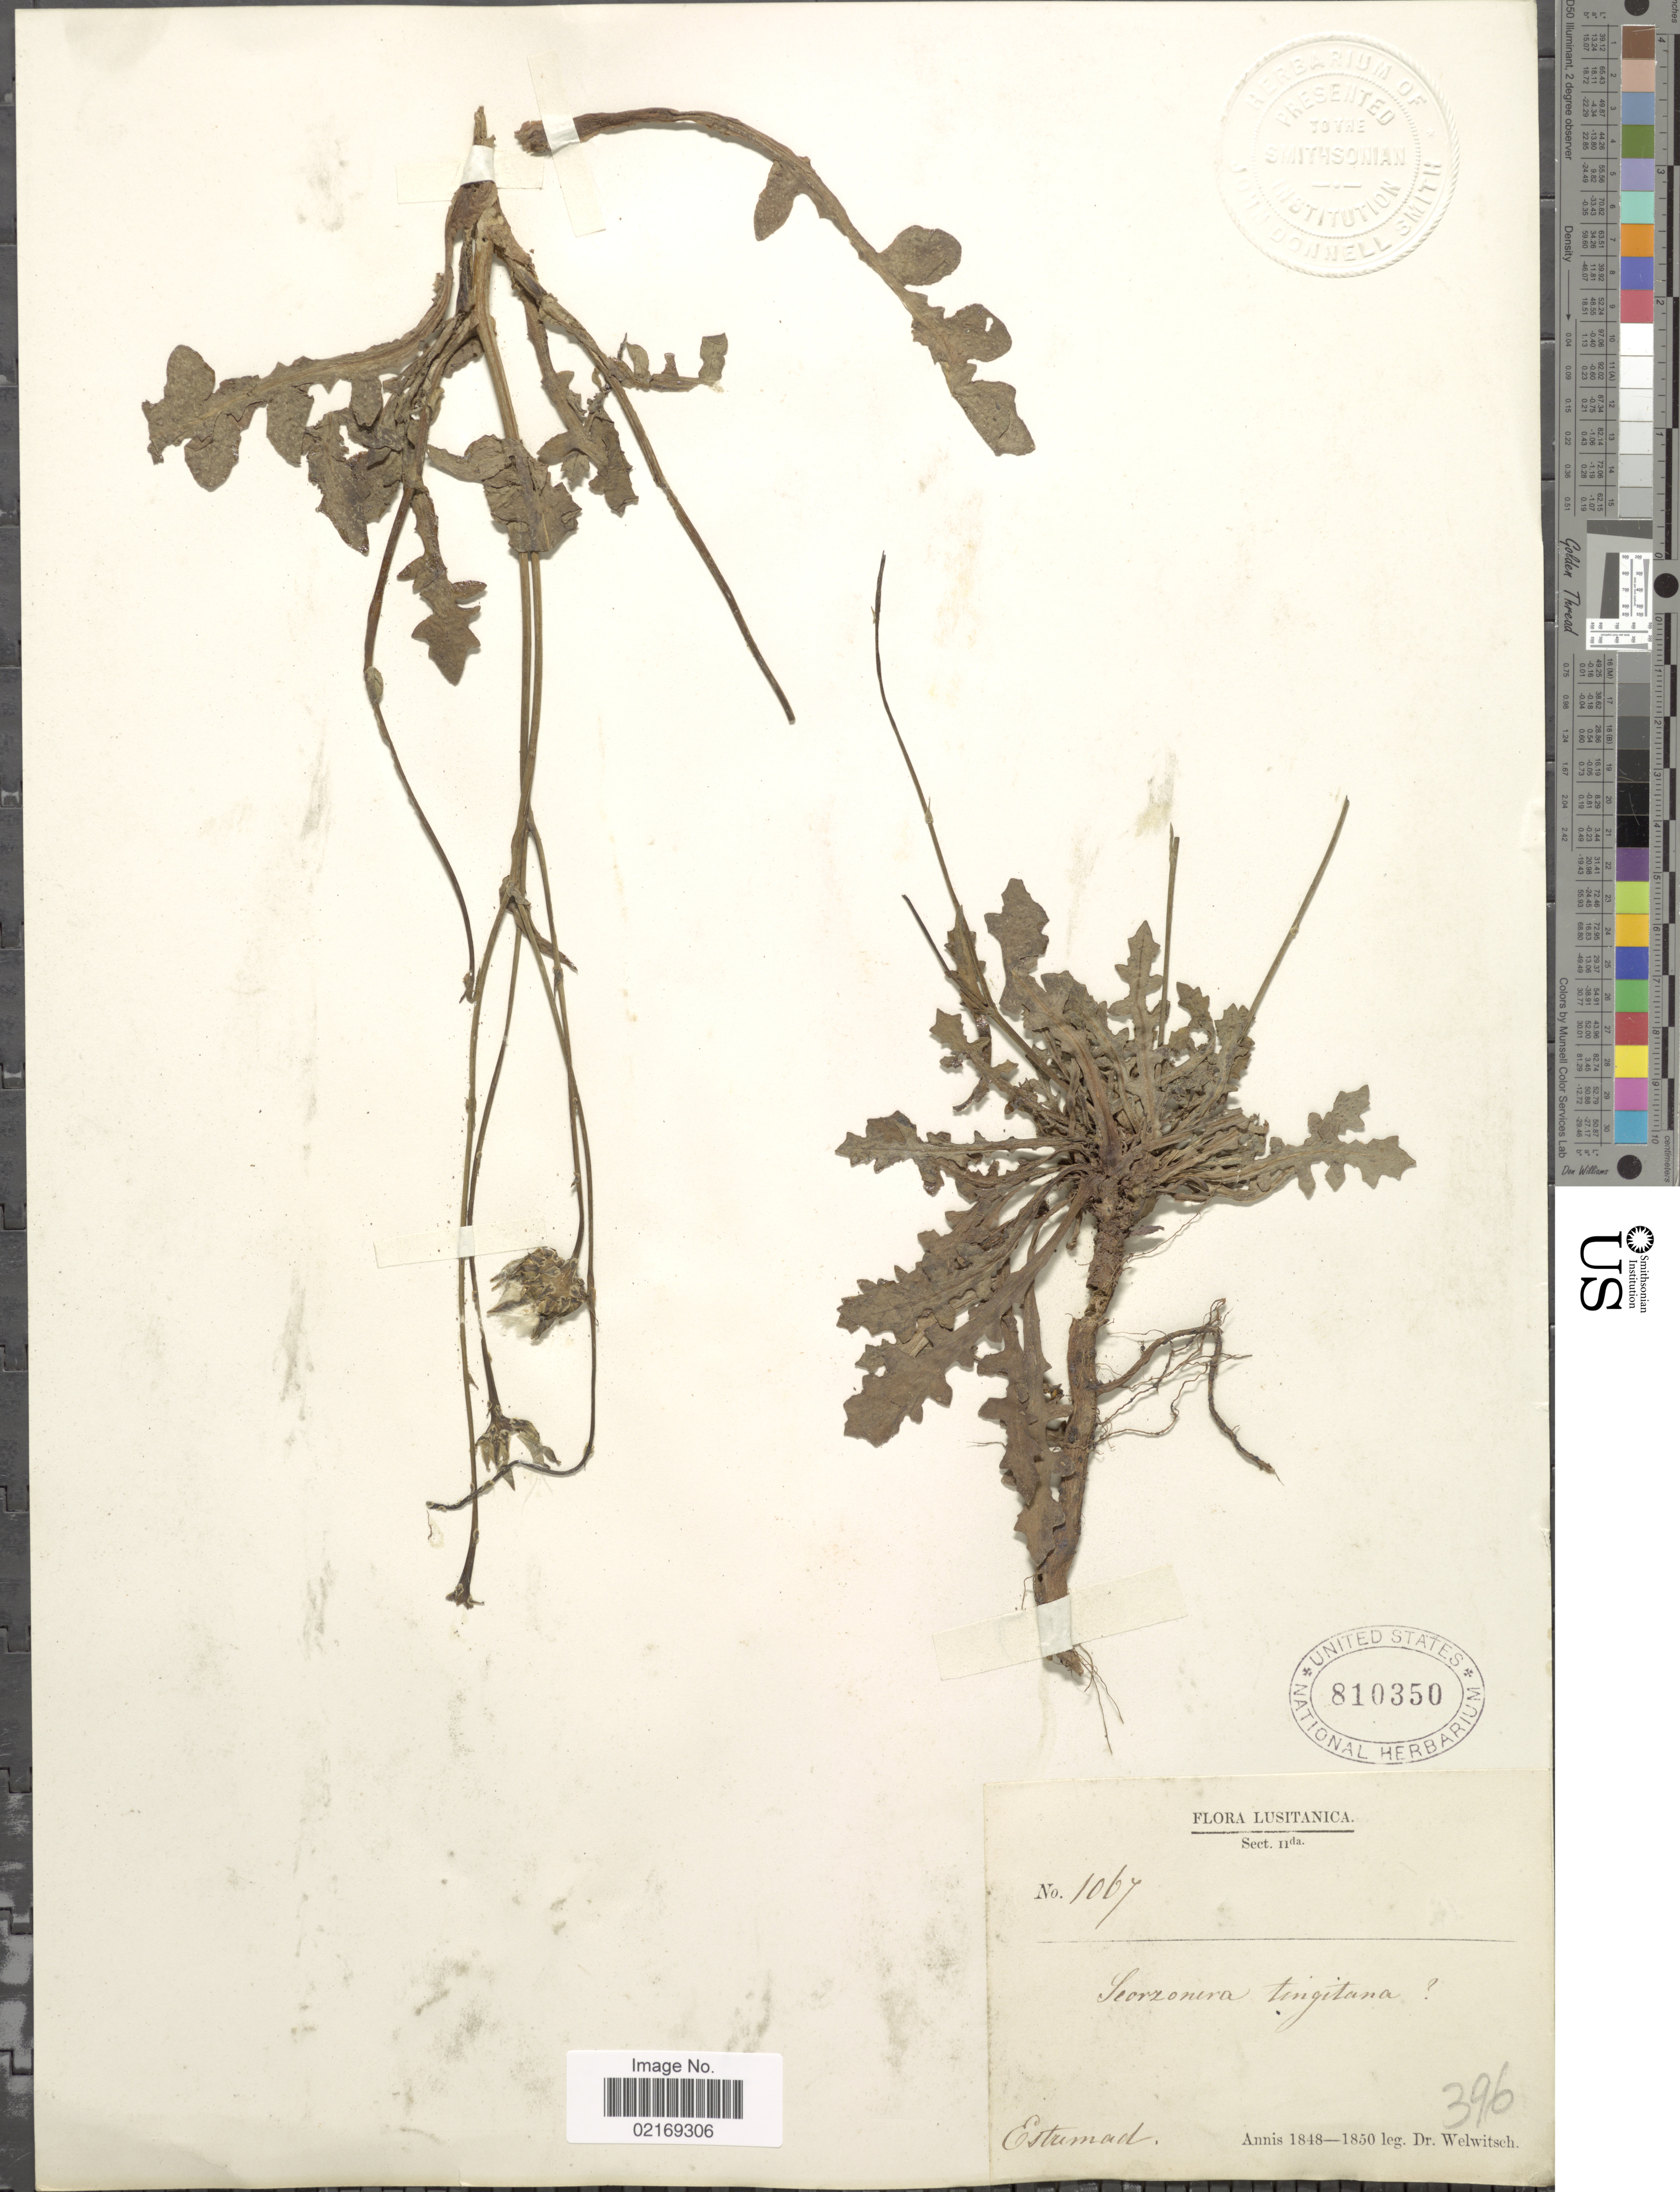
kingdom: Plantae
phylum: Tracheophyta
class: Magnoliopsida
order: Asterales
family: Asteraceae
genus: Reichardia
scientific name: Reichardia tingitana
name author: (L.) Roth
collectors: -. Welwitsch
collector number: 396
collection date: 1848/1850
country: Portugal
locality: Lusitanica, Sect. IIda, Estremad.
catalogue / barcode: US 810350